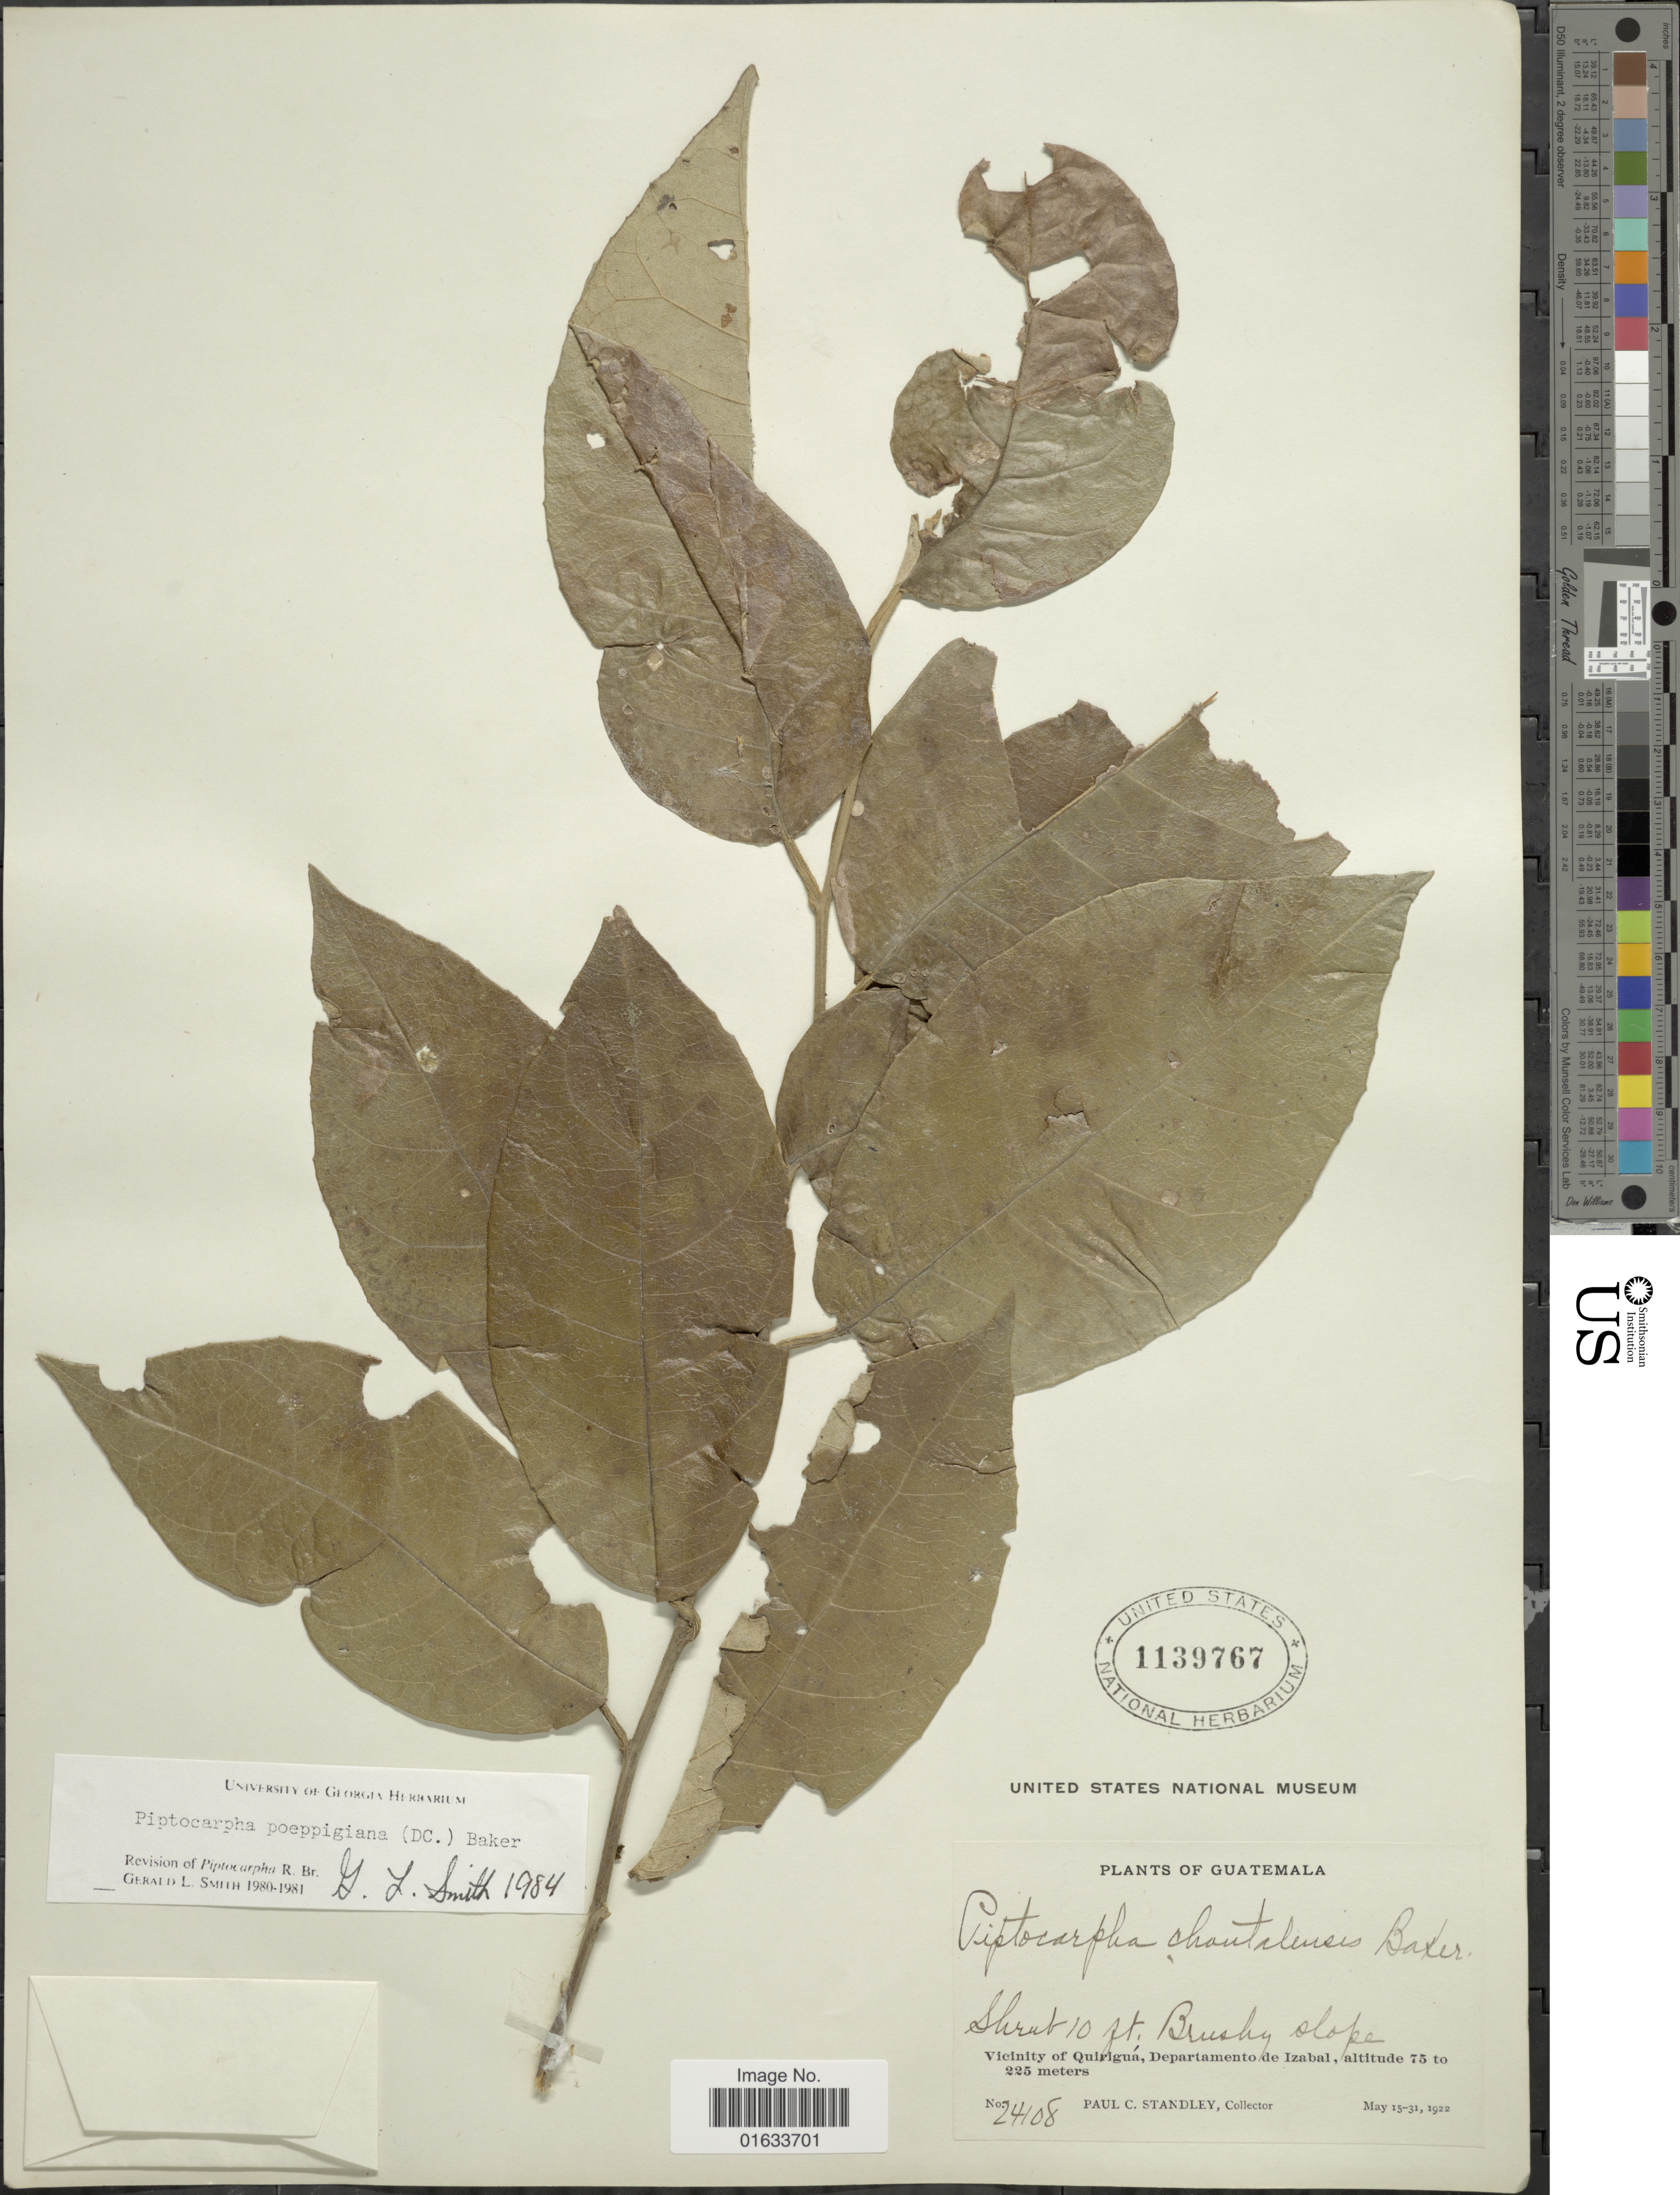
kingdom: Plantae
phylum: Tracheophyta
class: Magnoliopsida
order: Asterales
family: Asteraceae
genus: Piptocarpha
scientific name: Piptocarpha poeppigiana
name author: (DC.) Baker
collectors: P. C. Standley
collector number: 24108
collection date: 1922-05-15/1922-05-31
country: Guatemala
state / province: Izabal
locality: Vicinity of Quiriguá, Departamento de Izabal.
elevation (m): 75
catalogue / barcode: US 1139767